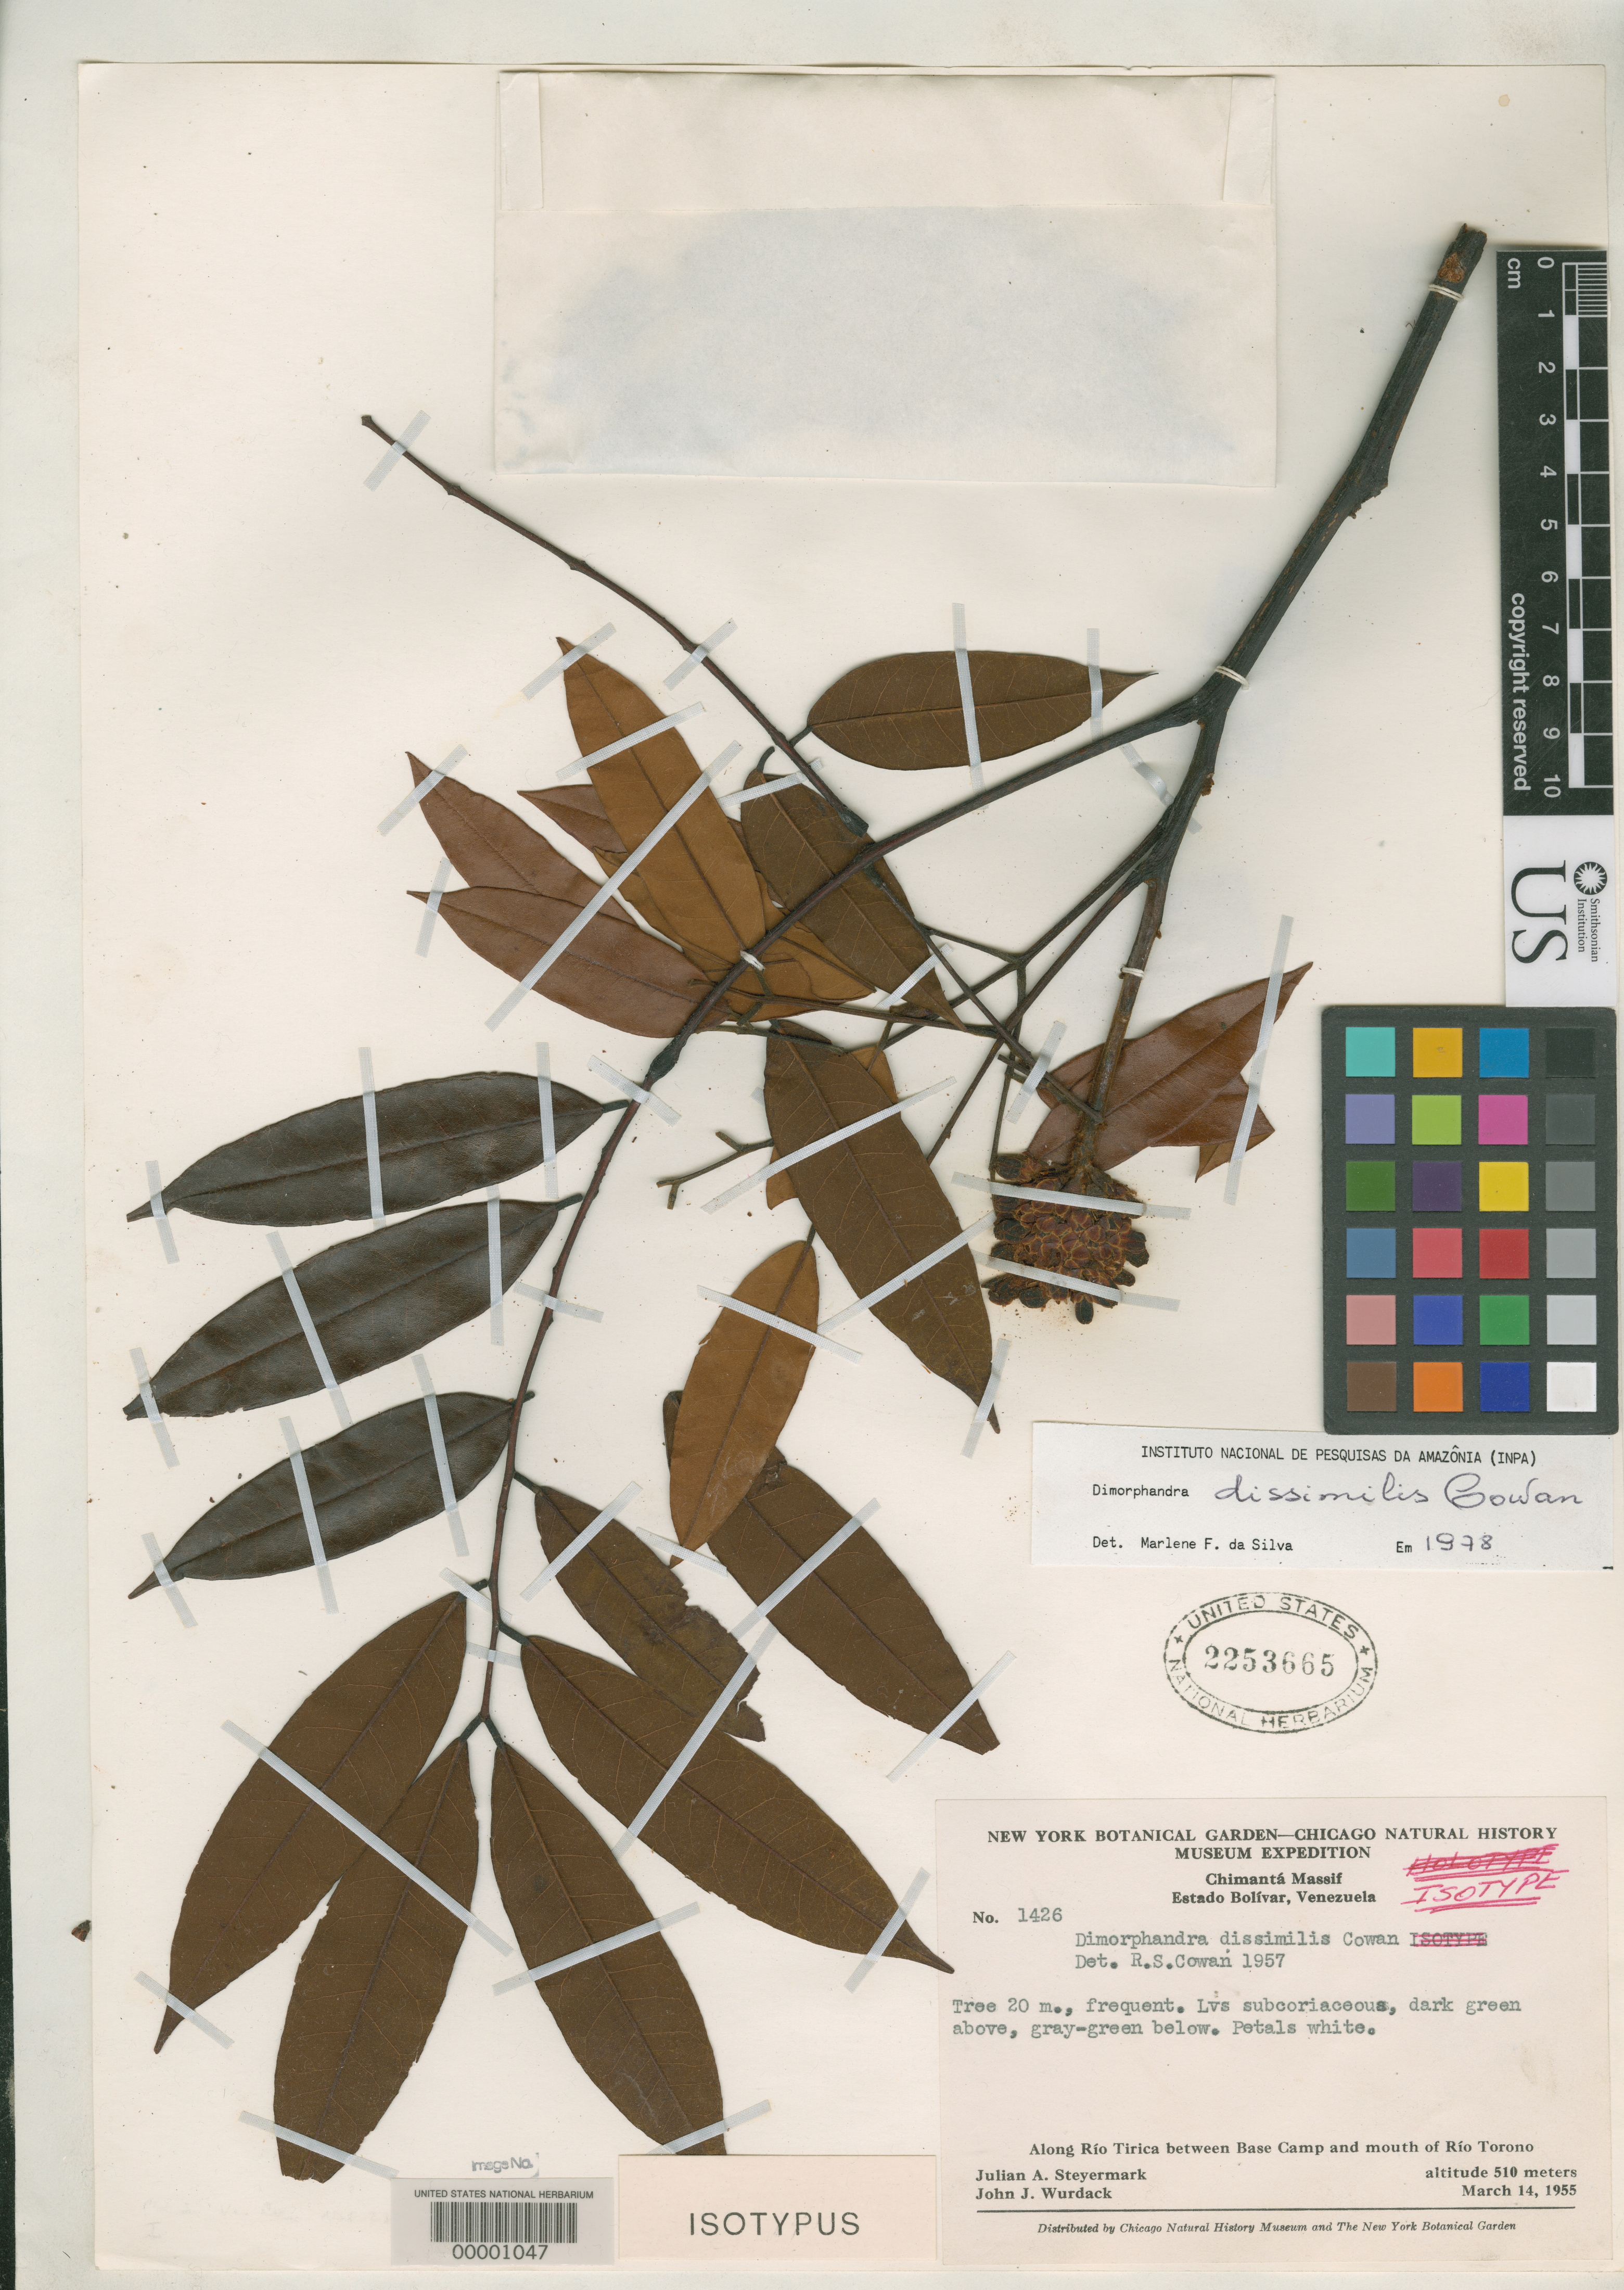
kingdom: Plantae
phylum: Tracheophyta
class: Magnoliopsida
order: Fabales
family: Fabaceae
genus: Dimorphandra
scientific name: Dimorphandra dissimilis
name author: R.S. Cowan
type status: Isotype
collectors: J. Steyermark & J. J. Wurdack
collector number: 1426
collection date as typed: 14 Mar 1955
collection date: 1955-03-14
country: Venezuela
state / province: Bolivar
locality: Rio Tirica.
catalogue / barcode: US 2253665